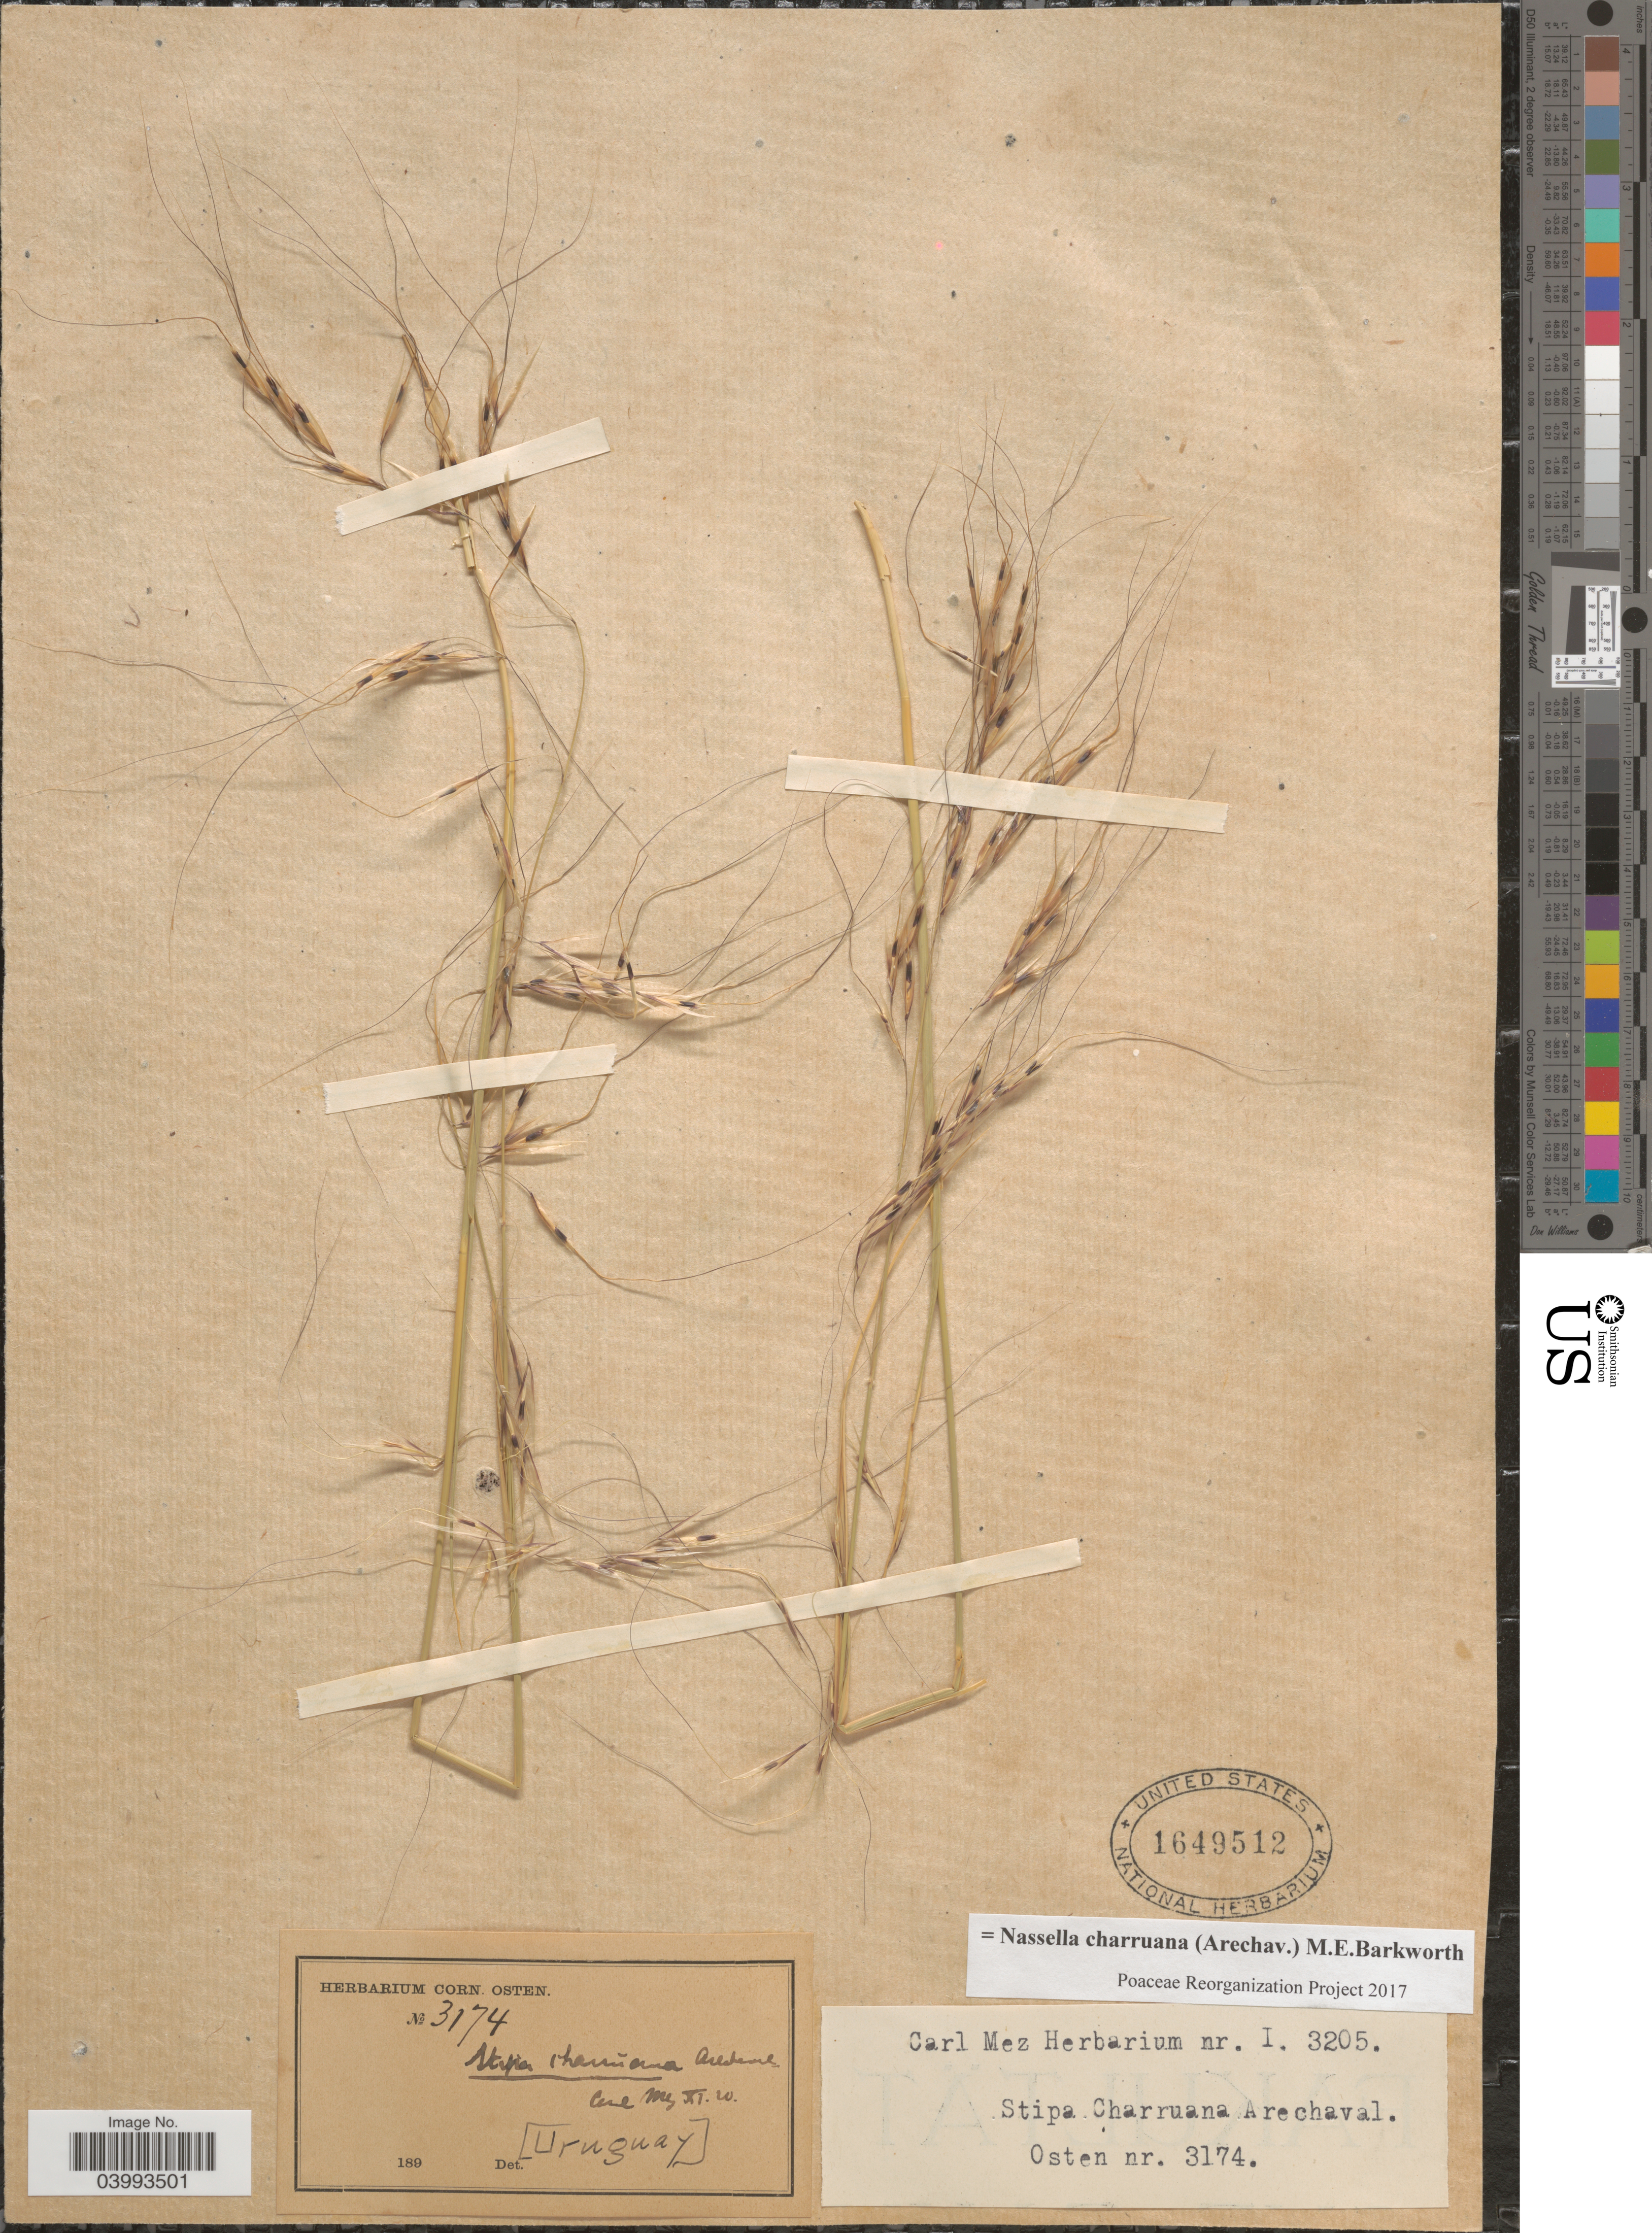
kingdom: Plantae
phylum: Tracheophyta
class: Liliopsida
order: Poales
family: Poaceae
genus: Nassella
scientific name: Nassella charruana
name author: (Arechav.) Barkworth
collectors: C. Osten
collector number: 3174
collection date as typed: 189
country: Uruguay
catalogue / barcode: US 1649512